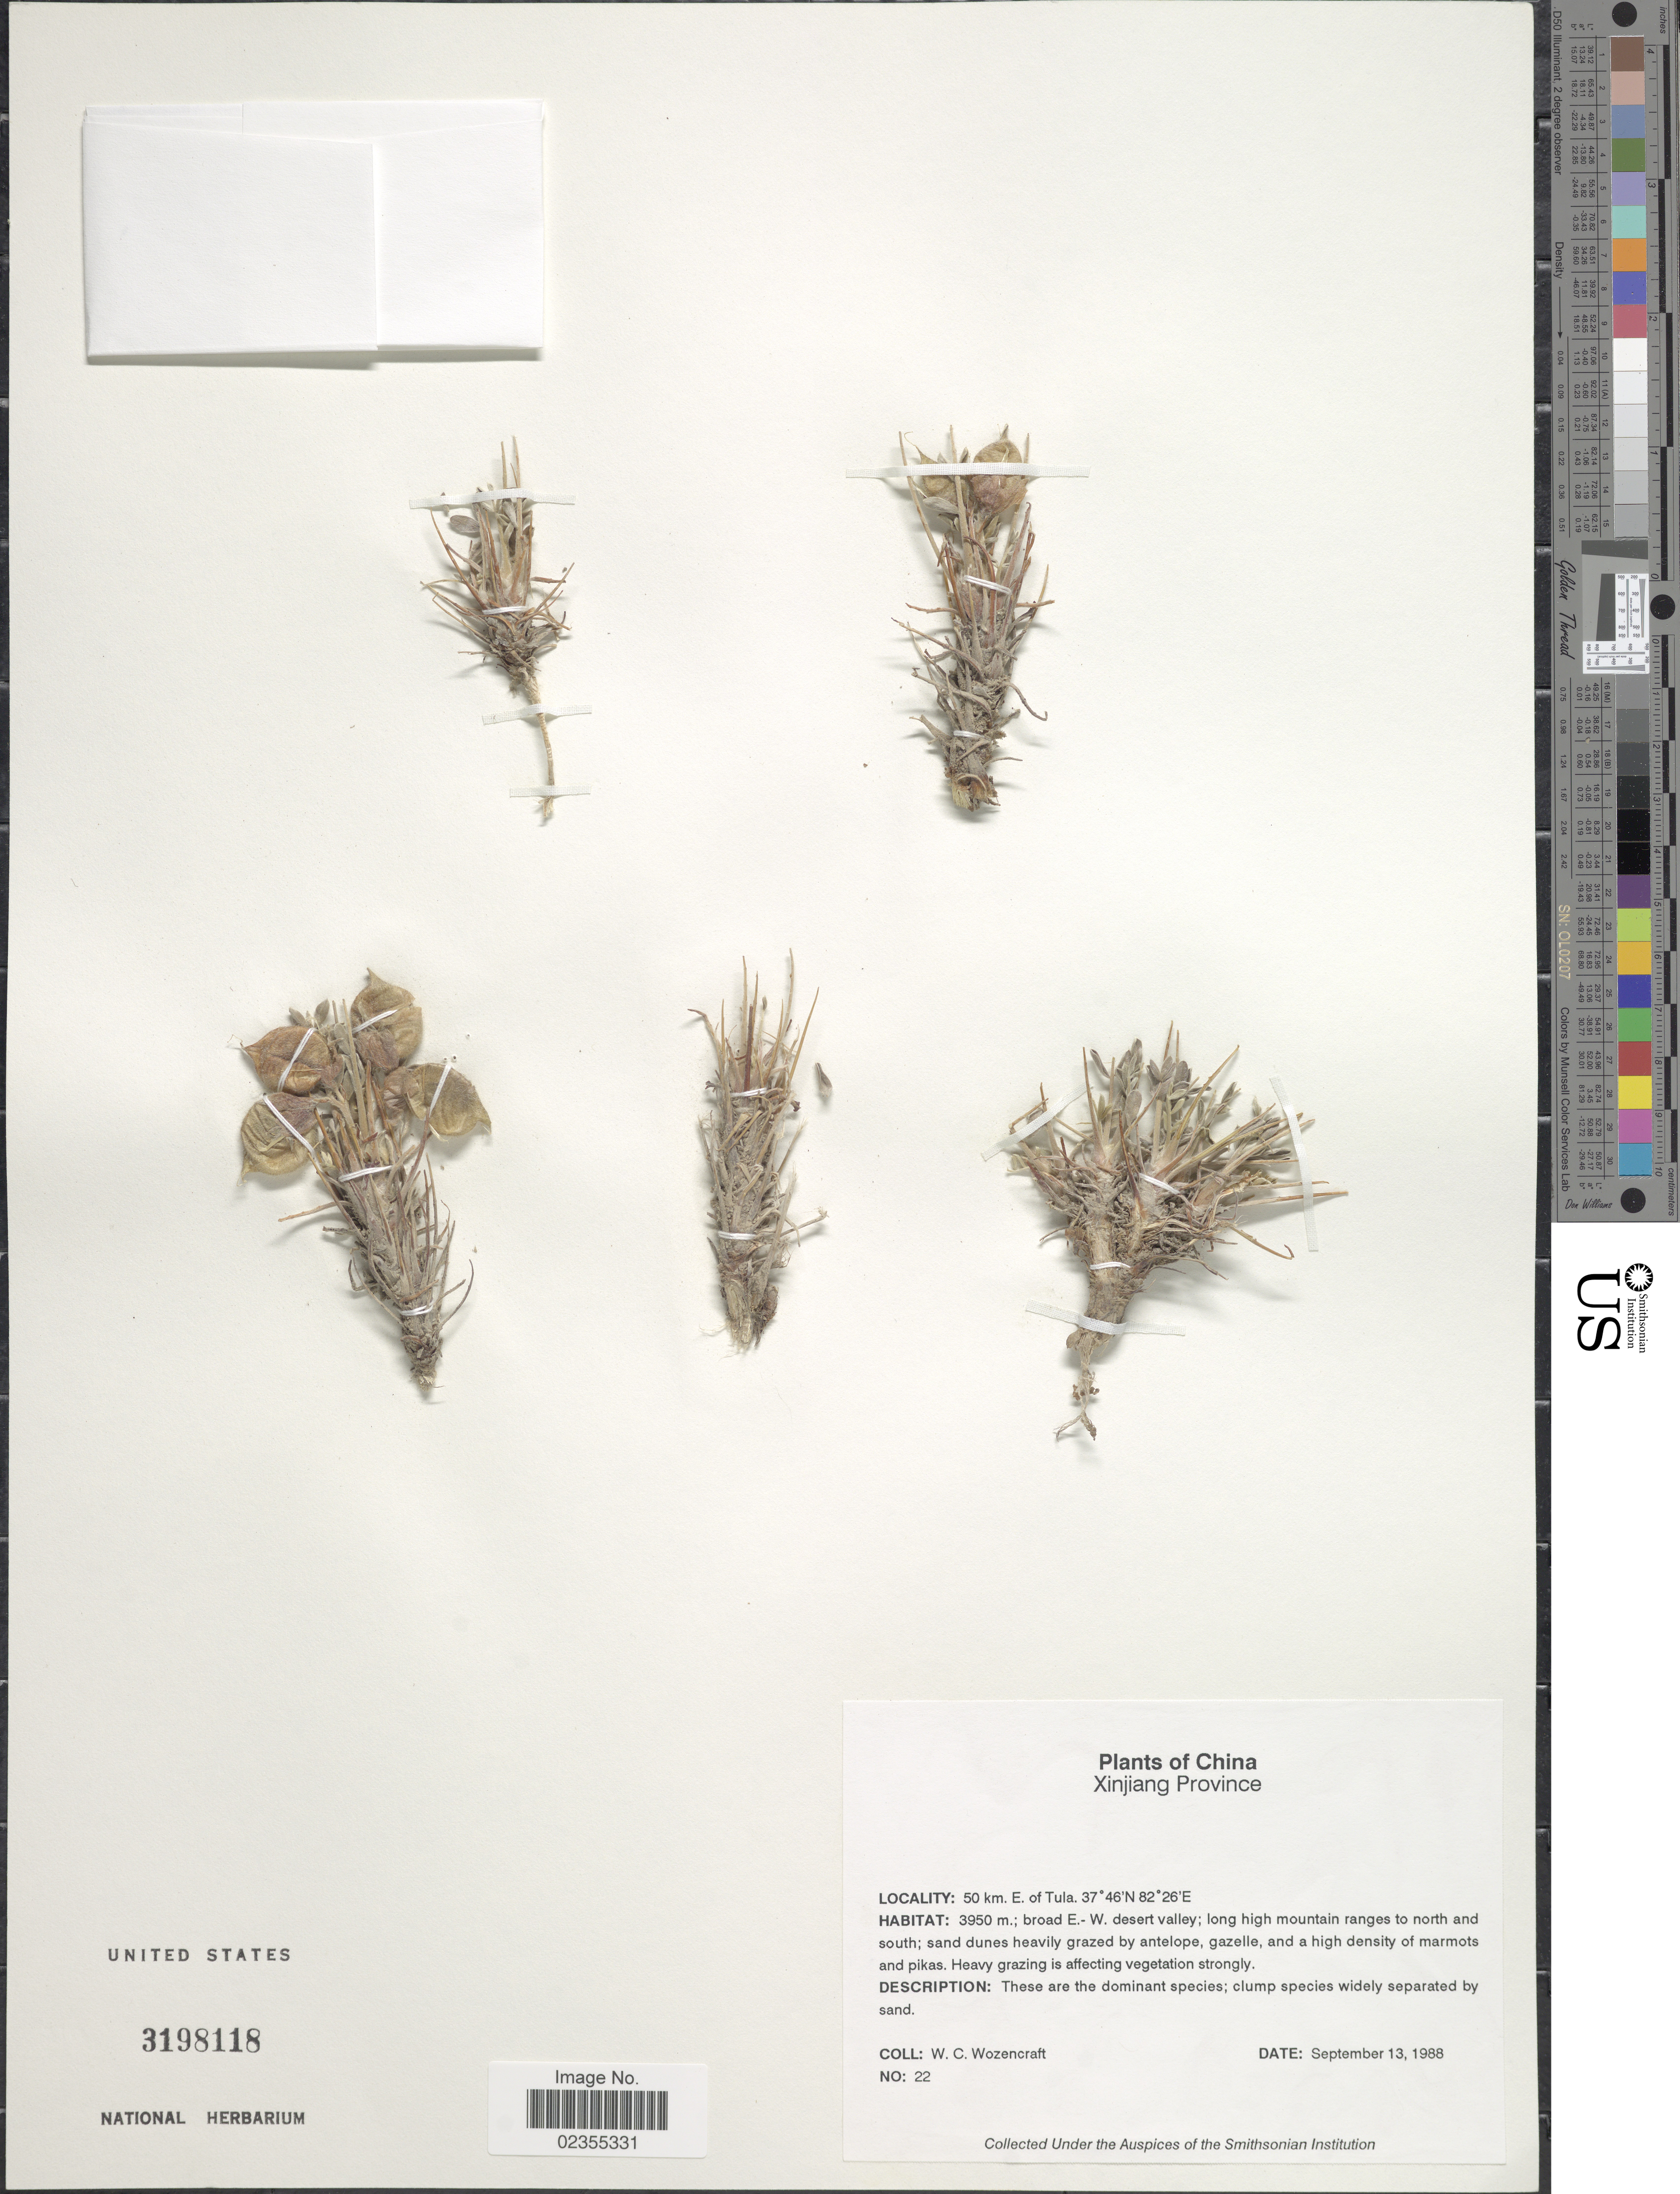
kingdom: Plantae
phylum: Tracheophyta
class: Magnoliopsida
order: Fabales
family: Fabaceae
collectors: W. Wozencraft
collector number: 22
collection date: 1988-09-13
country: China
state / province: Xinjiang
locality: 50 km E of Tulabroad E.-W desert valley. Long high mountain ranges to north and south.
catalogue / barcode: US 3198118